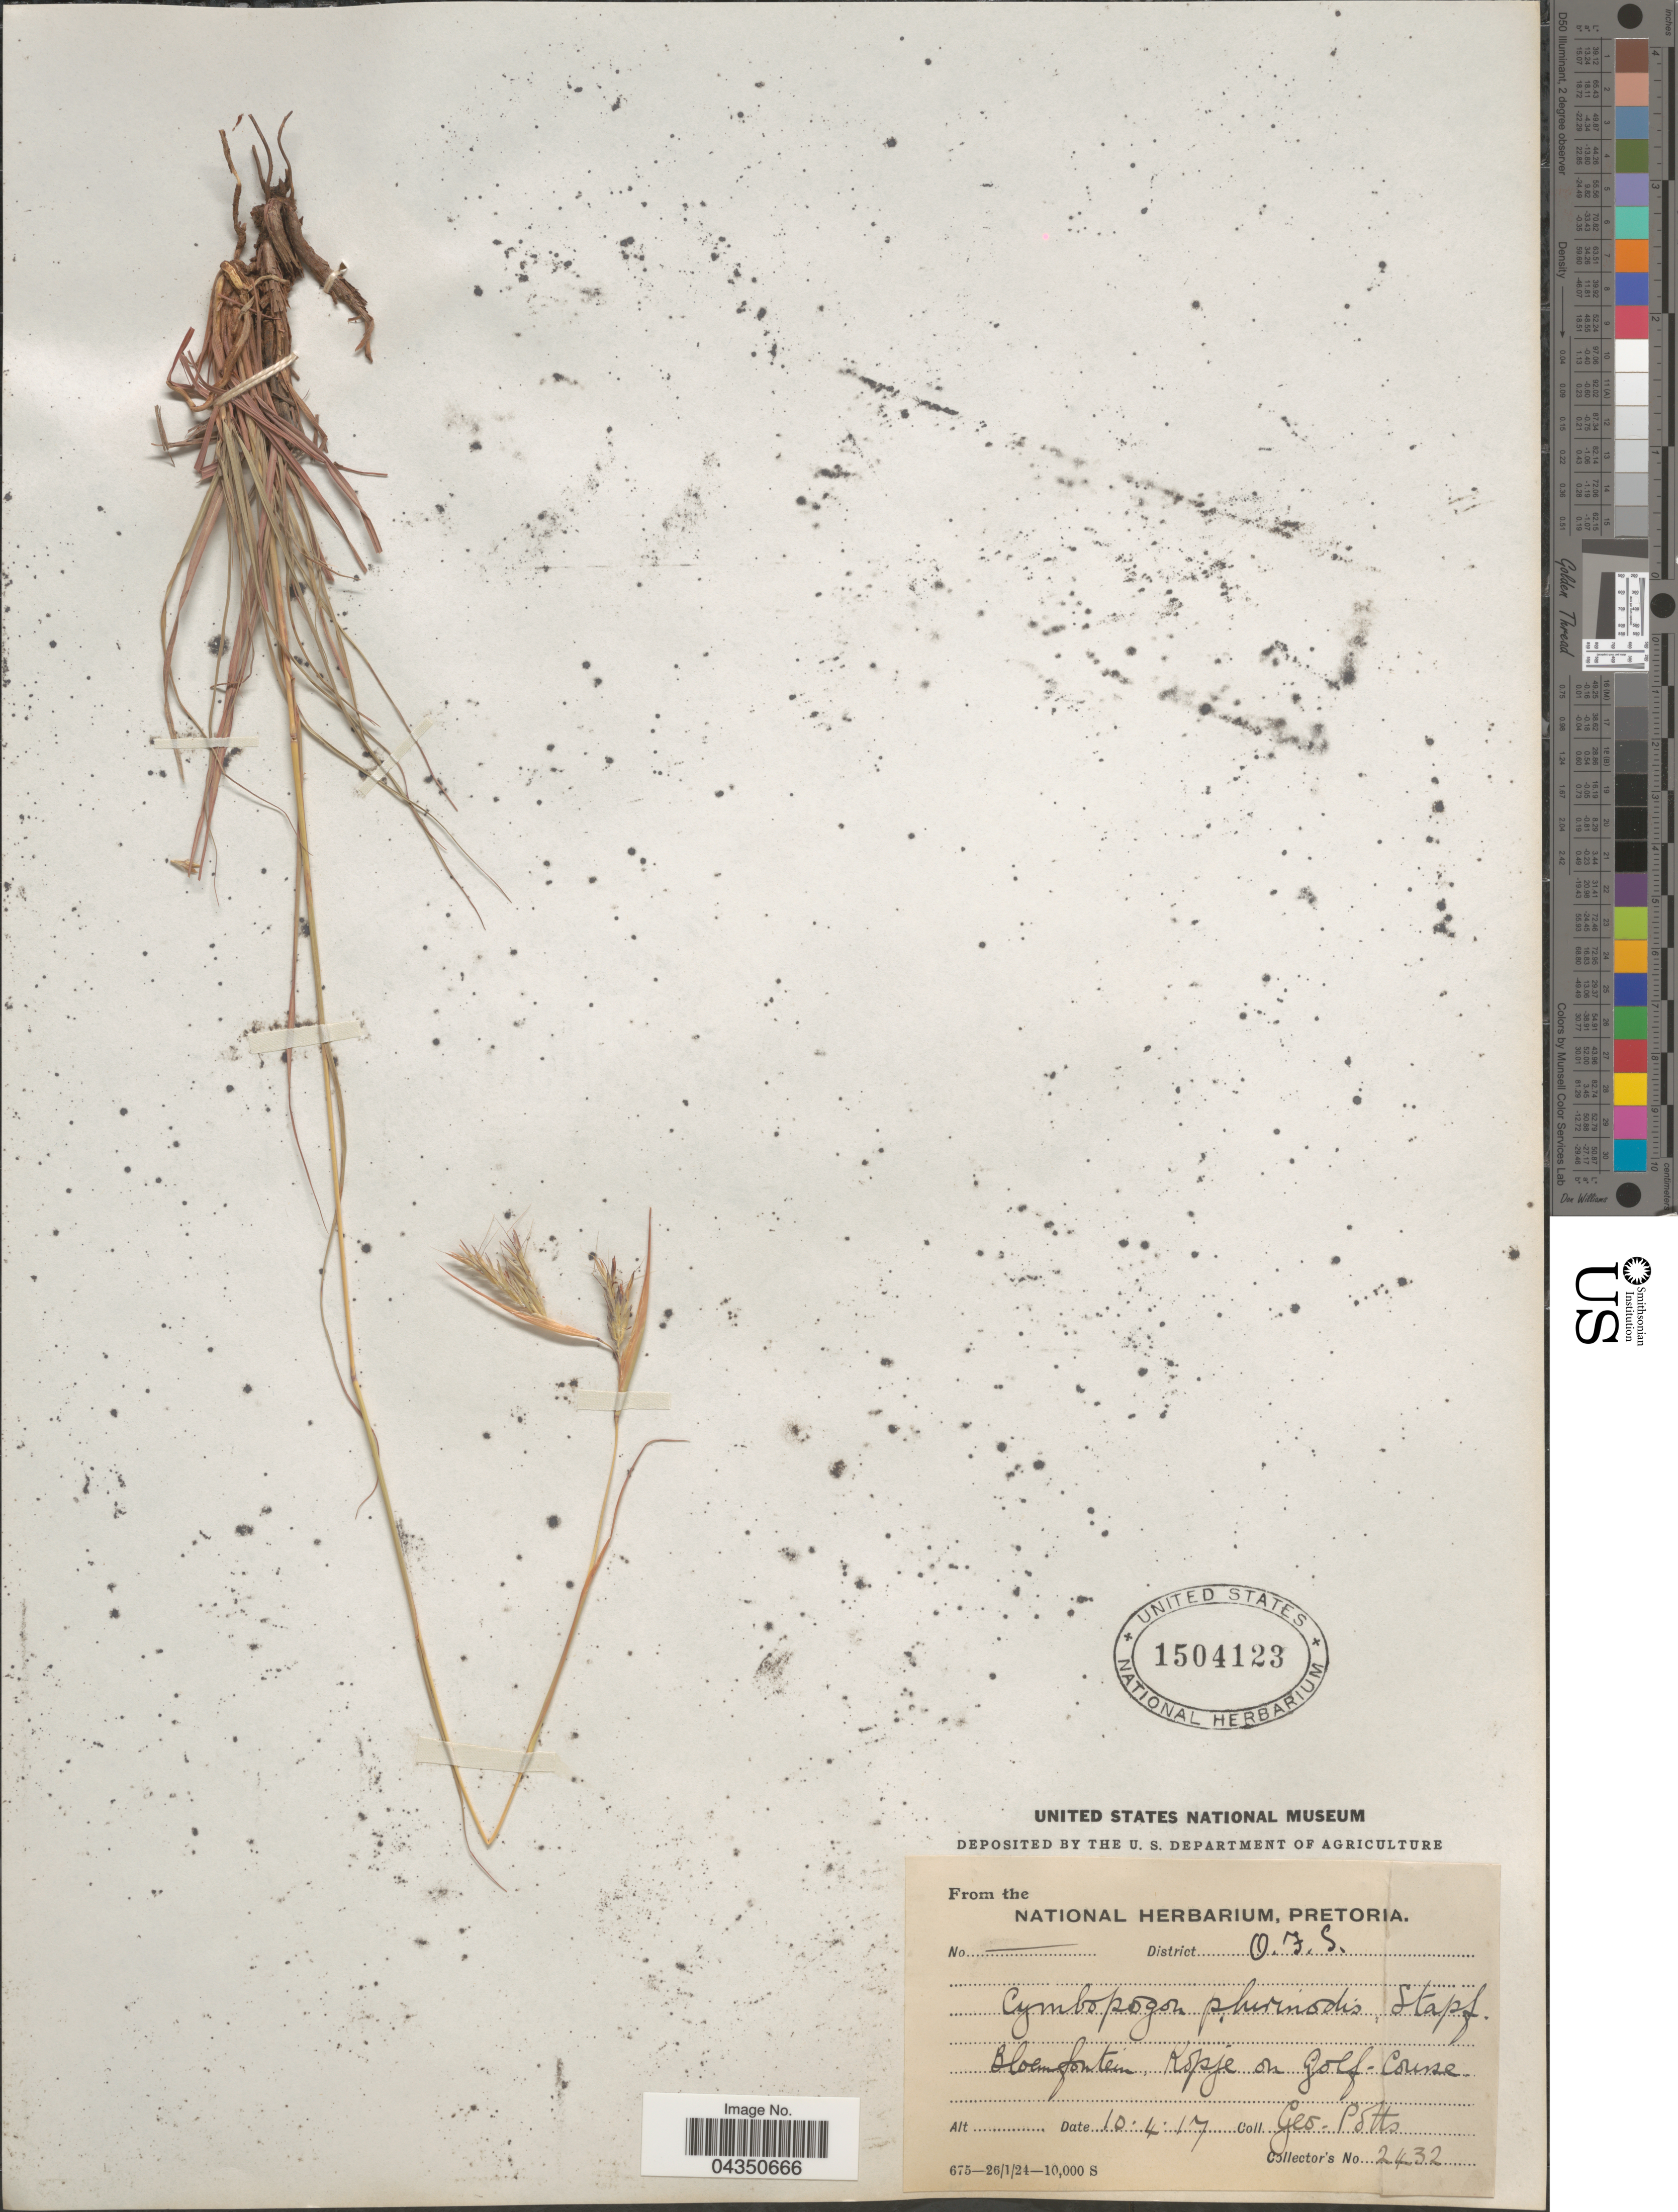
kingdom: Plantae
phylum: Tracheophyta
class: Liliopsida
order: Poales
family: Poaceae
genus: Cymbopogon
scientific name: Cymbopogon pospischillii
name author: (K. Schum.) C.E. Hubb.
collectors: G. Potts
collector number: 2432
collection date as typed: Transcribed d/m/y: 10/4/17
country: South Africa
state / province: Free State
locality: District O.F.S. Bloemfontein. Kopje on Golf-Course.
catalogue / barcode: US 1504123